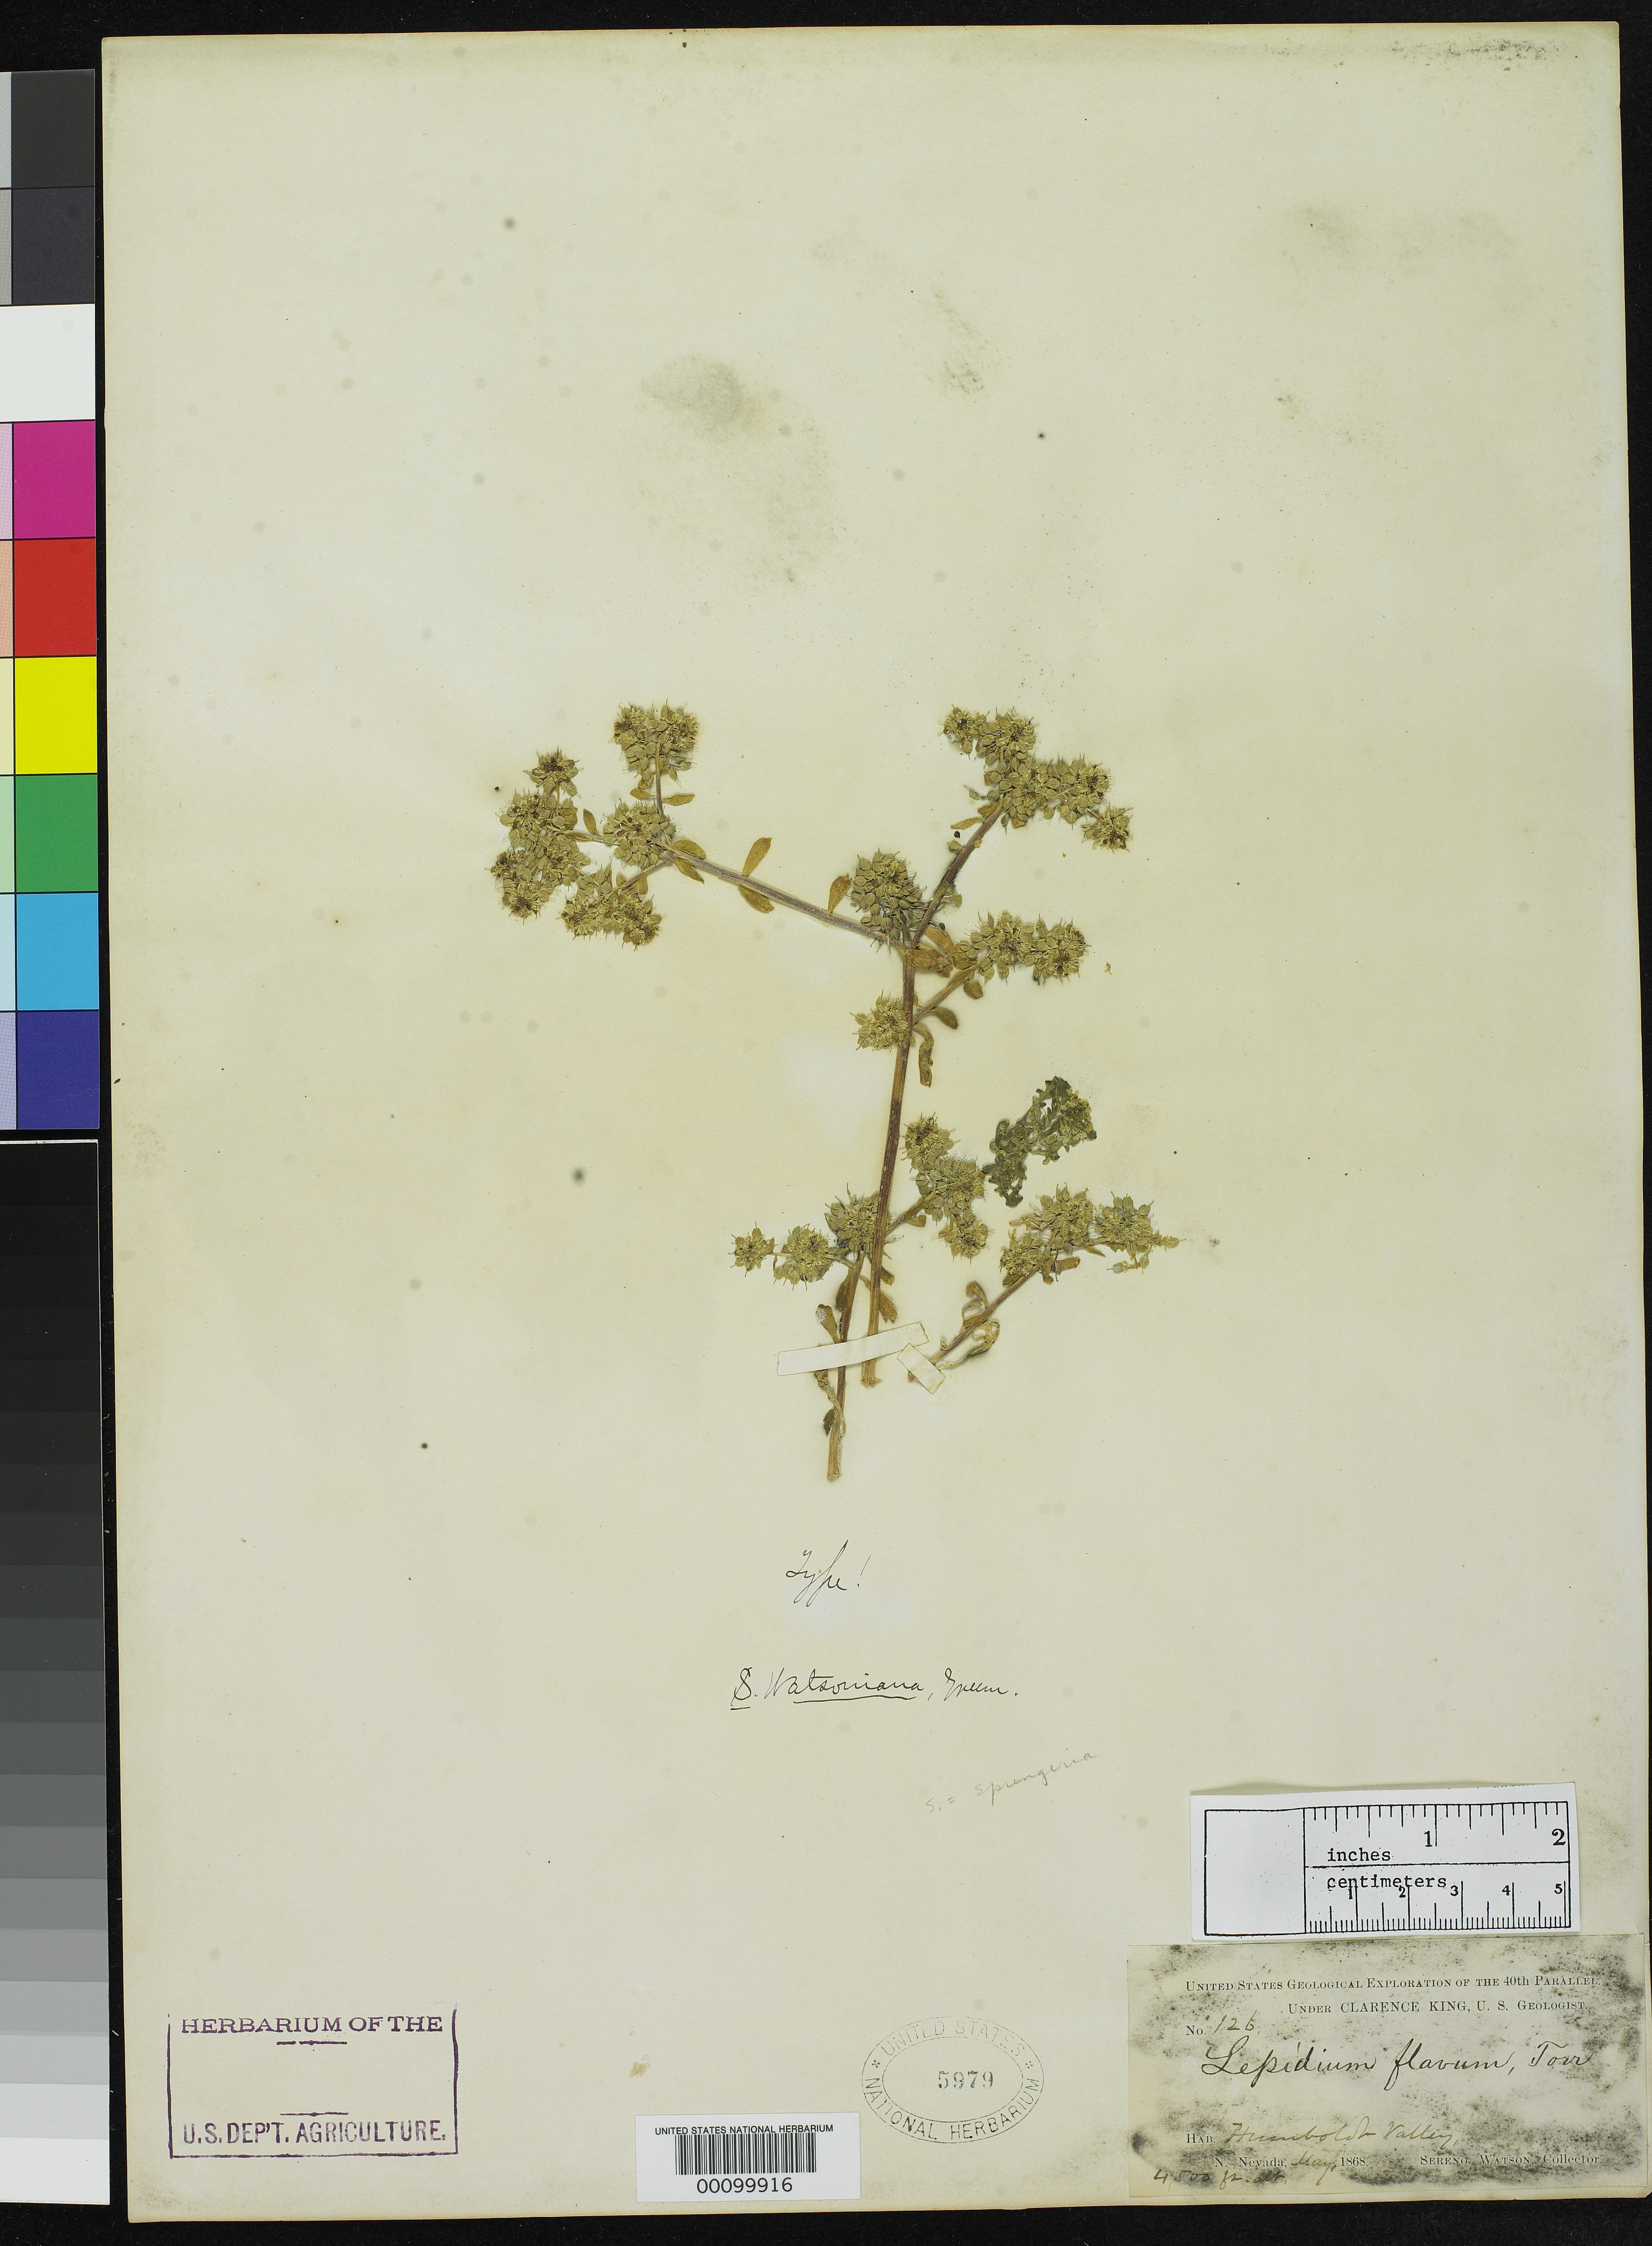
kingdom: Plantae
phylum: Tracheophyta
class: Magnoliopsida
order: Brassicales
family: Brassicaceae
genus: Sprengeria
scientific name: Sprengeria watsoniana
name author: Greene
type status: Holotype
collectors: S. Watson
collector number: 126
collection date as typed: May 1868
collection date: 1868-05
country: United States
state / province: Nevada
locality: Humboldt Valley.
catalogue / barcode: US 5979